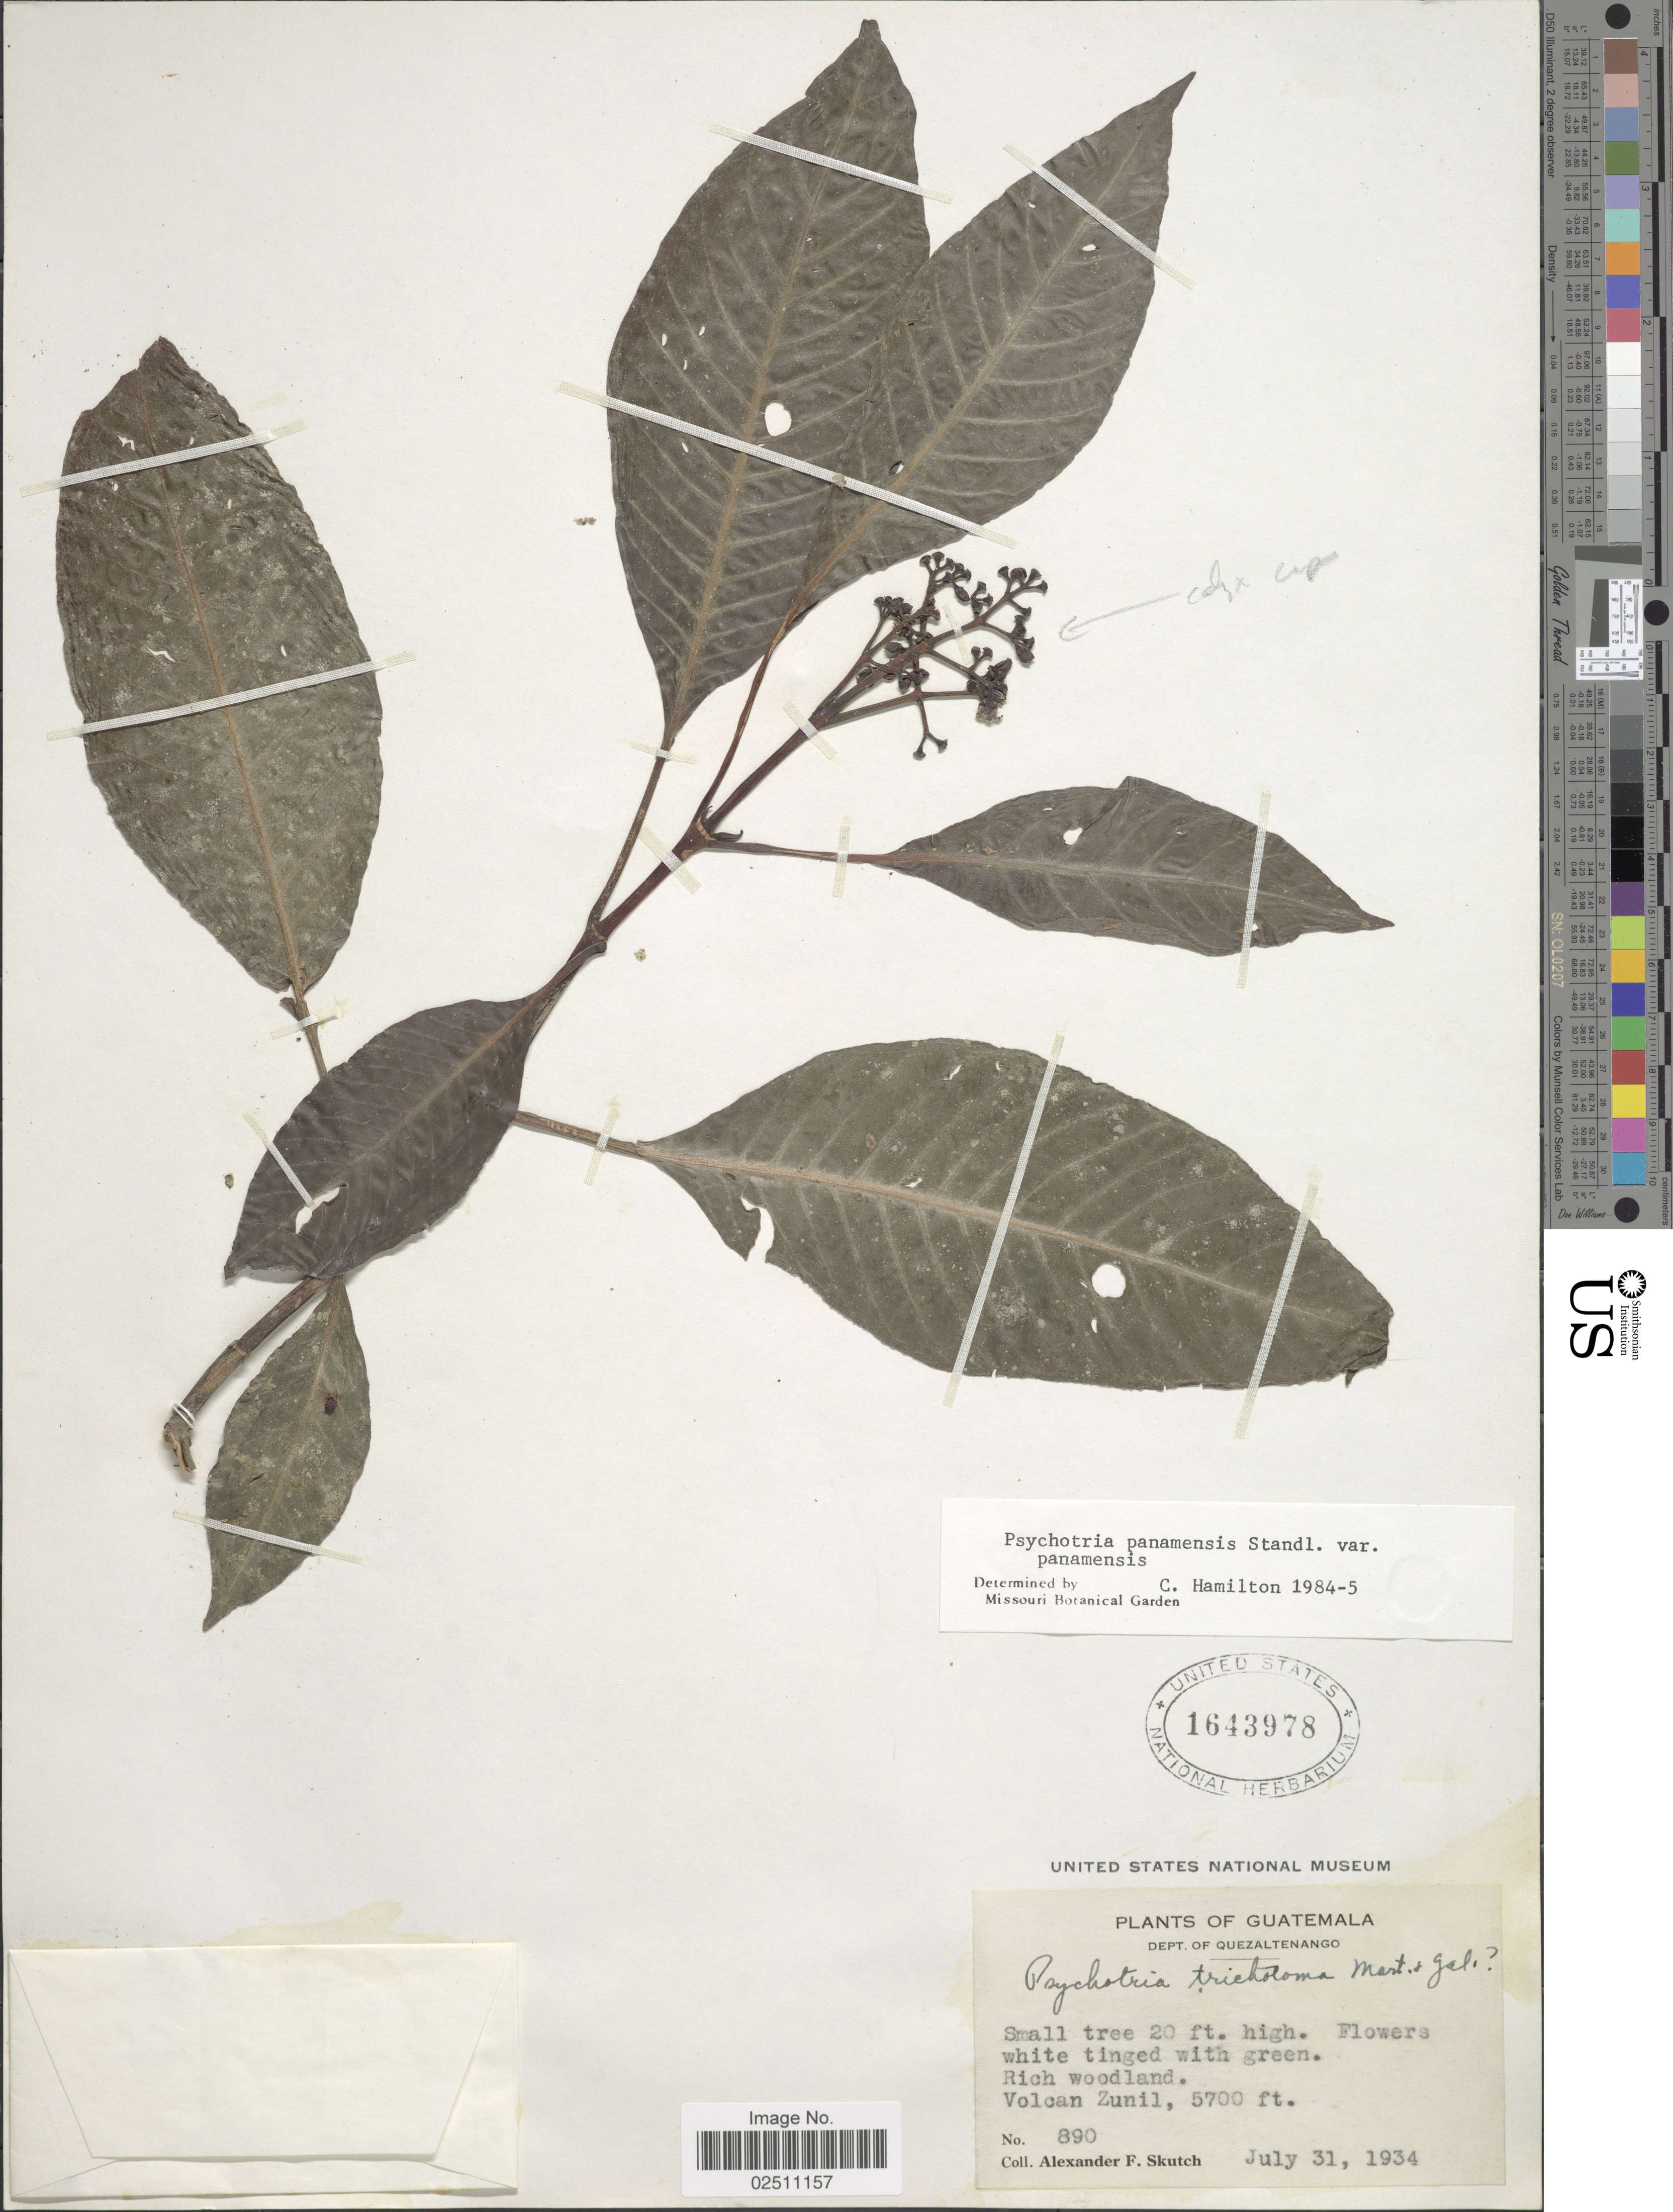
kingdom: Plantae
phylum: Tracheophyta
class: Magnoliopsida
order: Gentianales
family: Rubiaceae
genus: Psychotria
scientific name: Psychotria panamensis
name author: Standl.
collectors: A. F. Skutch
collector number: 890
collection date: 1934-07-31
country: Guatemala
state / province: Quetzaltenango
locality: Rich woodland, Volcan Zunil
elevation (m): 1737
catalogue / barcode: US 1643978